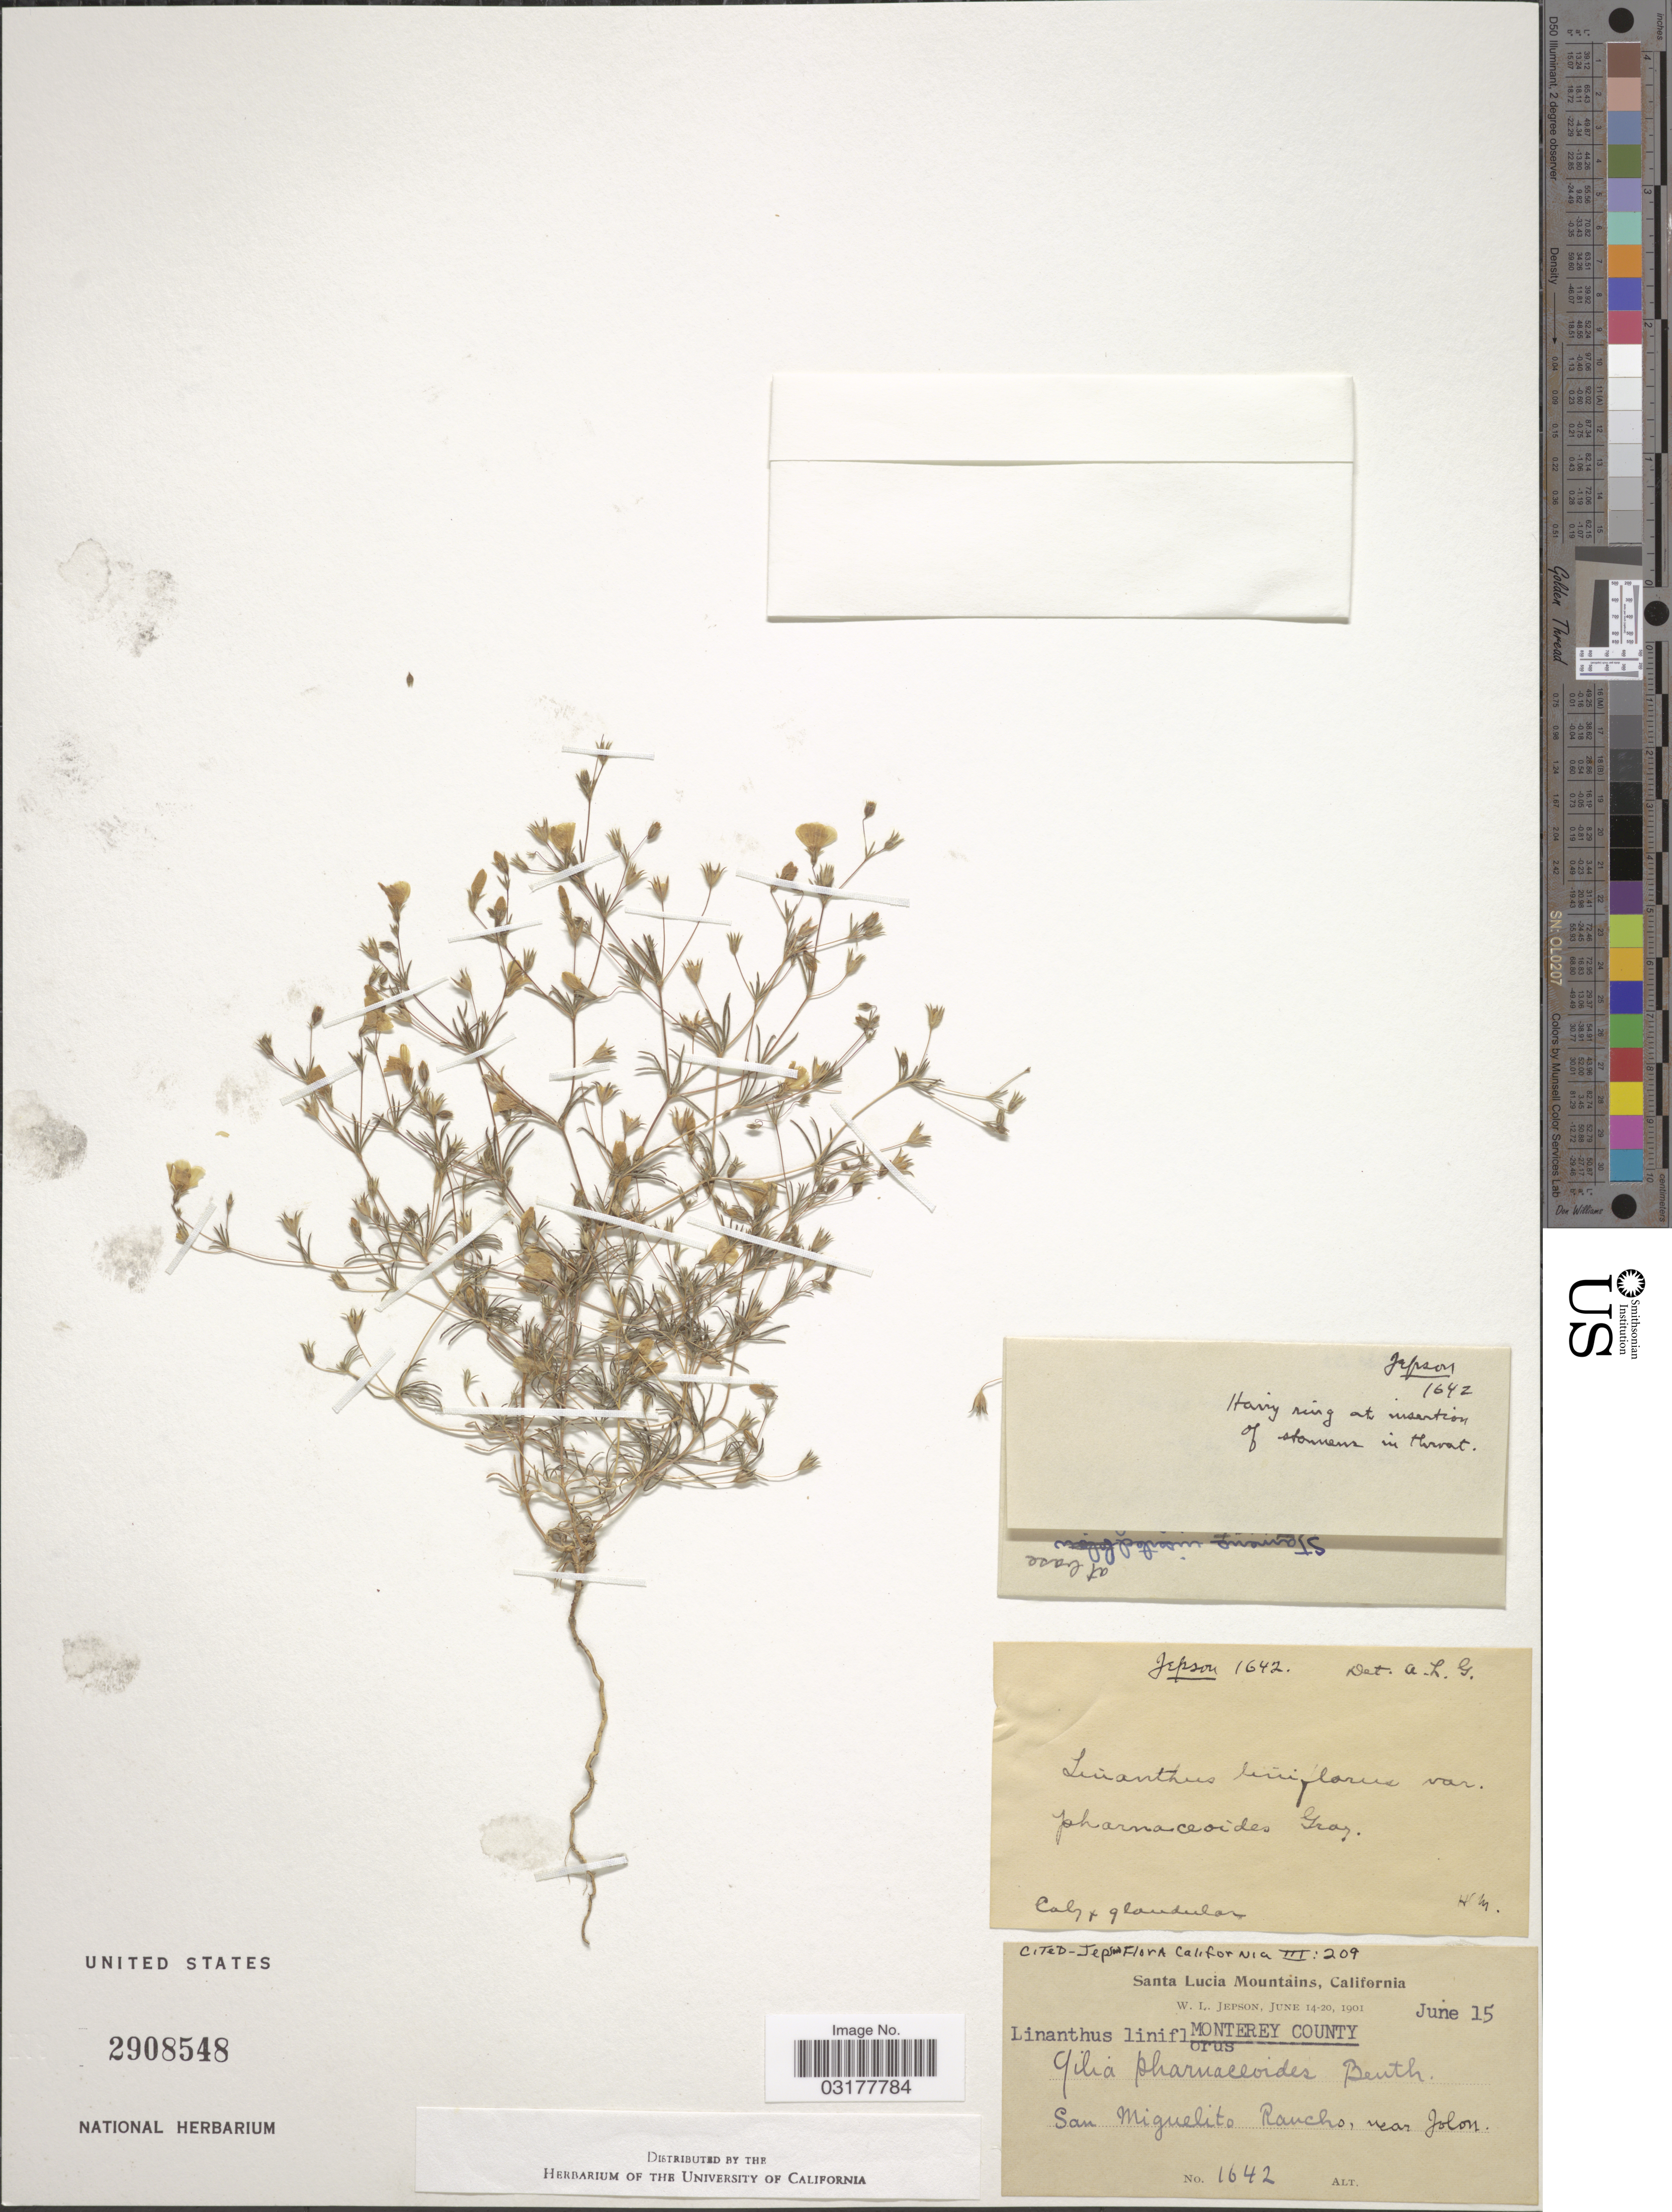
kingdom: Plantae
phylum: Tracheophyta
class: Magnoliopsida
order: Ericales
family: Polemoniaceae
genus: Leptosiphon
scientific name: Leptosiphon liniflorus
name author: (Benth.) J.M. Porter & L.A. Johnson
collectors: W. L. Jepson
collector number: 1642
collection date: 1901-06-15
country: United States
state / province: California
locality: Santa Lucia Mountains. San Miguelito Rancho, near Jolon.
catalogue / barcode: US 2908548